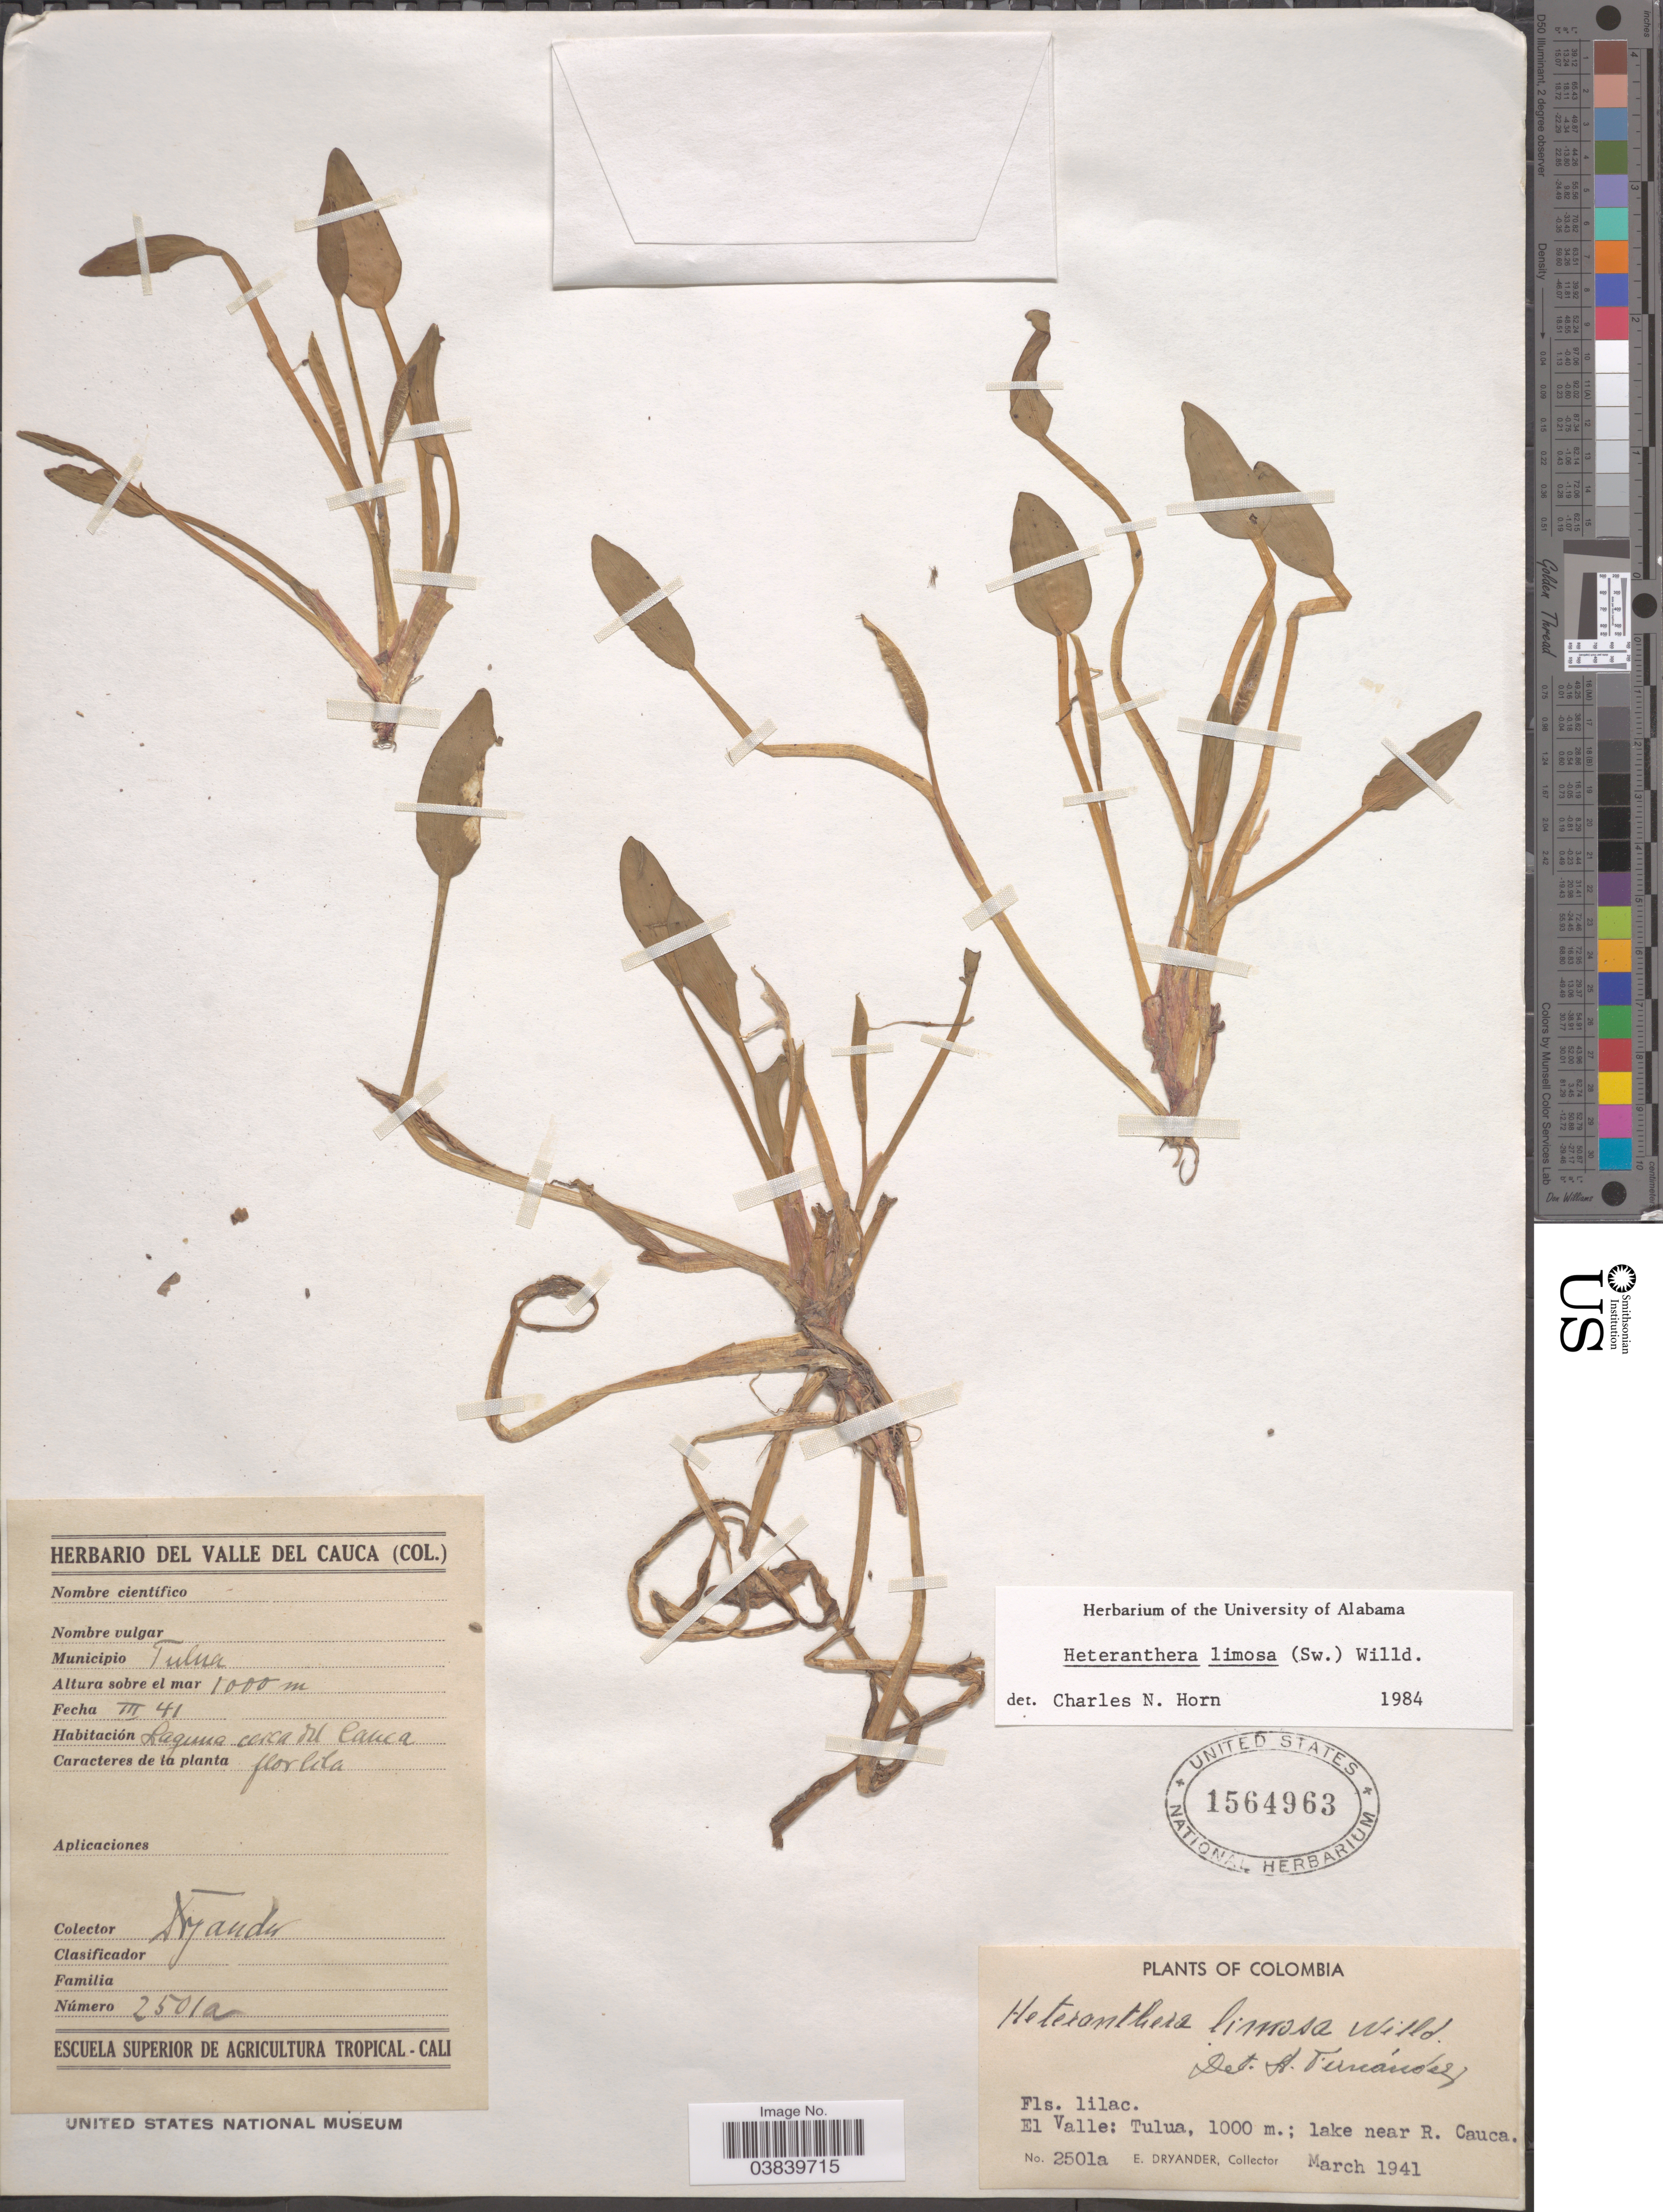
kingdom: Plantae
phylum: Tracheophyta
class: Liliopsida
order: Commelinales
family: Pontederiaceae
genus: Heteranthera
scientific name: Heteranthera limosa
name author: (Sw.) Willd.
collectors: E. Dryander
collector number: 2501a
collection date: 1941-03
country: Colombia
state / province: Valle del Cauca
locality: El Valle: Tulua; lake near R. Cauca. Laguna cerca del Cauca.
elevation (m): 1000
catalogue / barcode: US 1564963